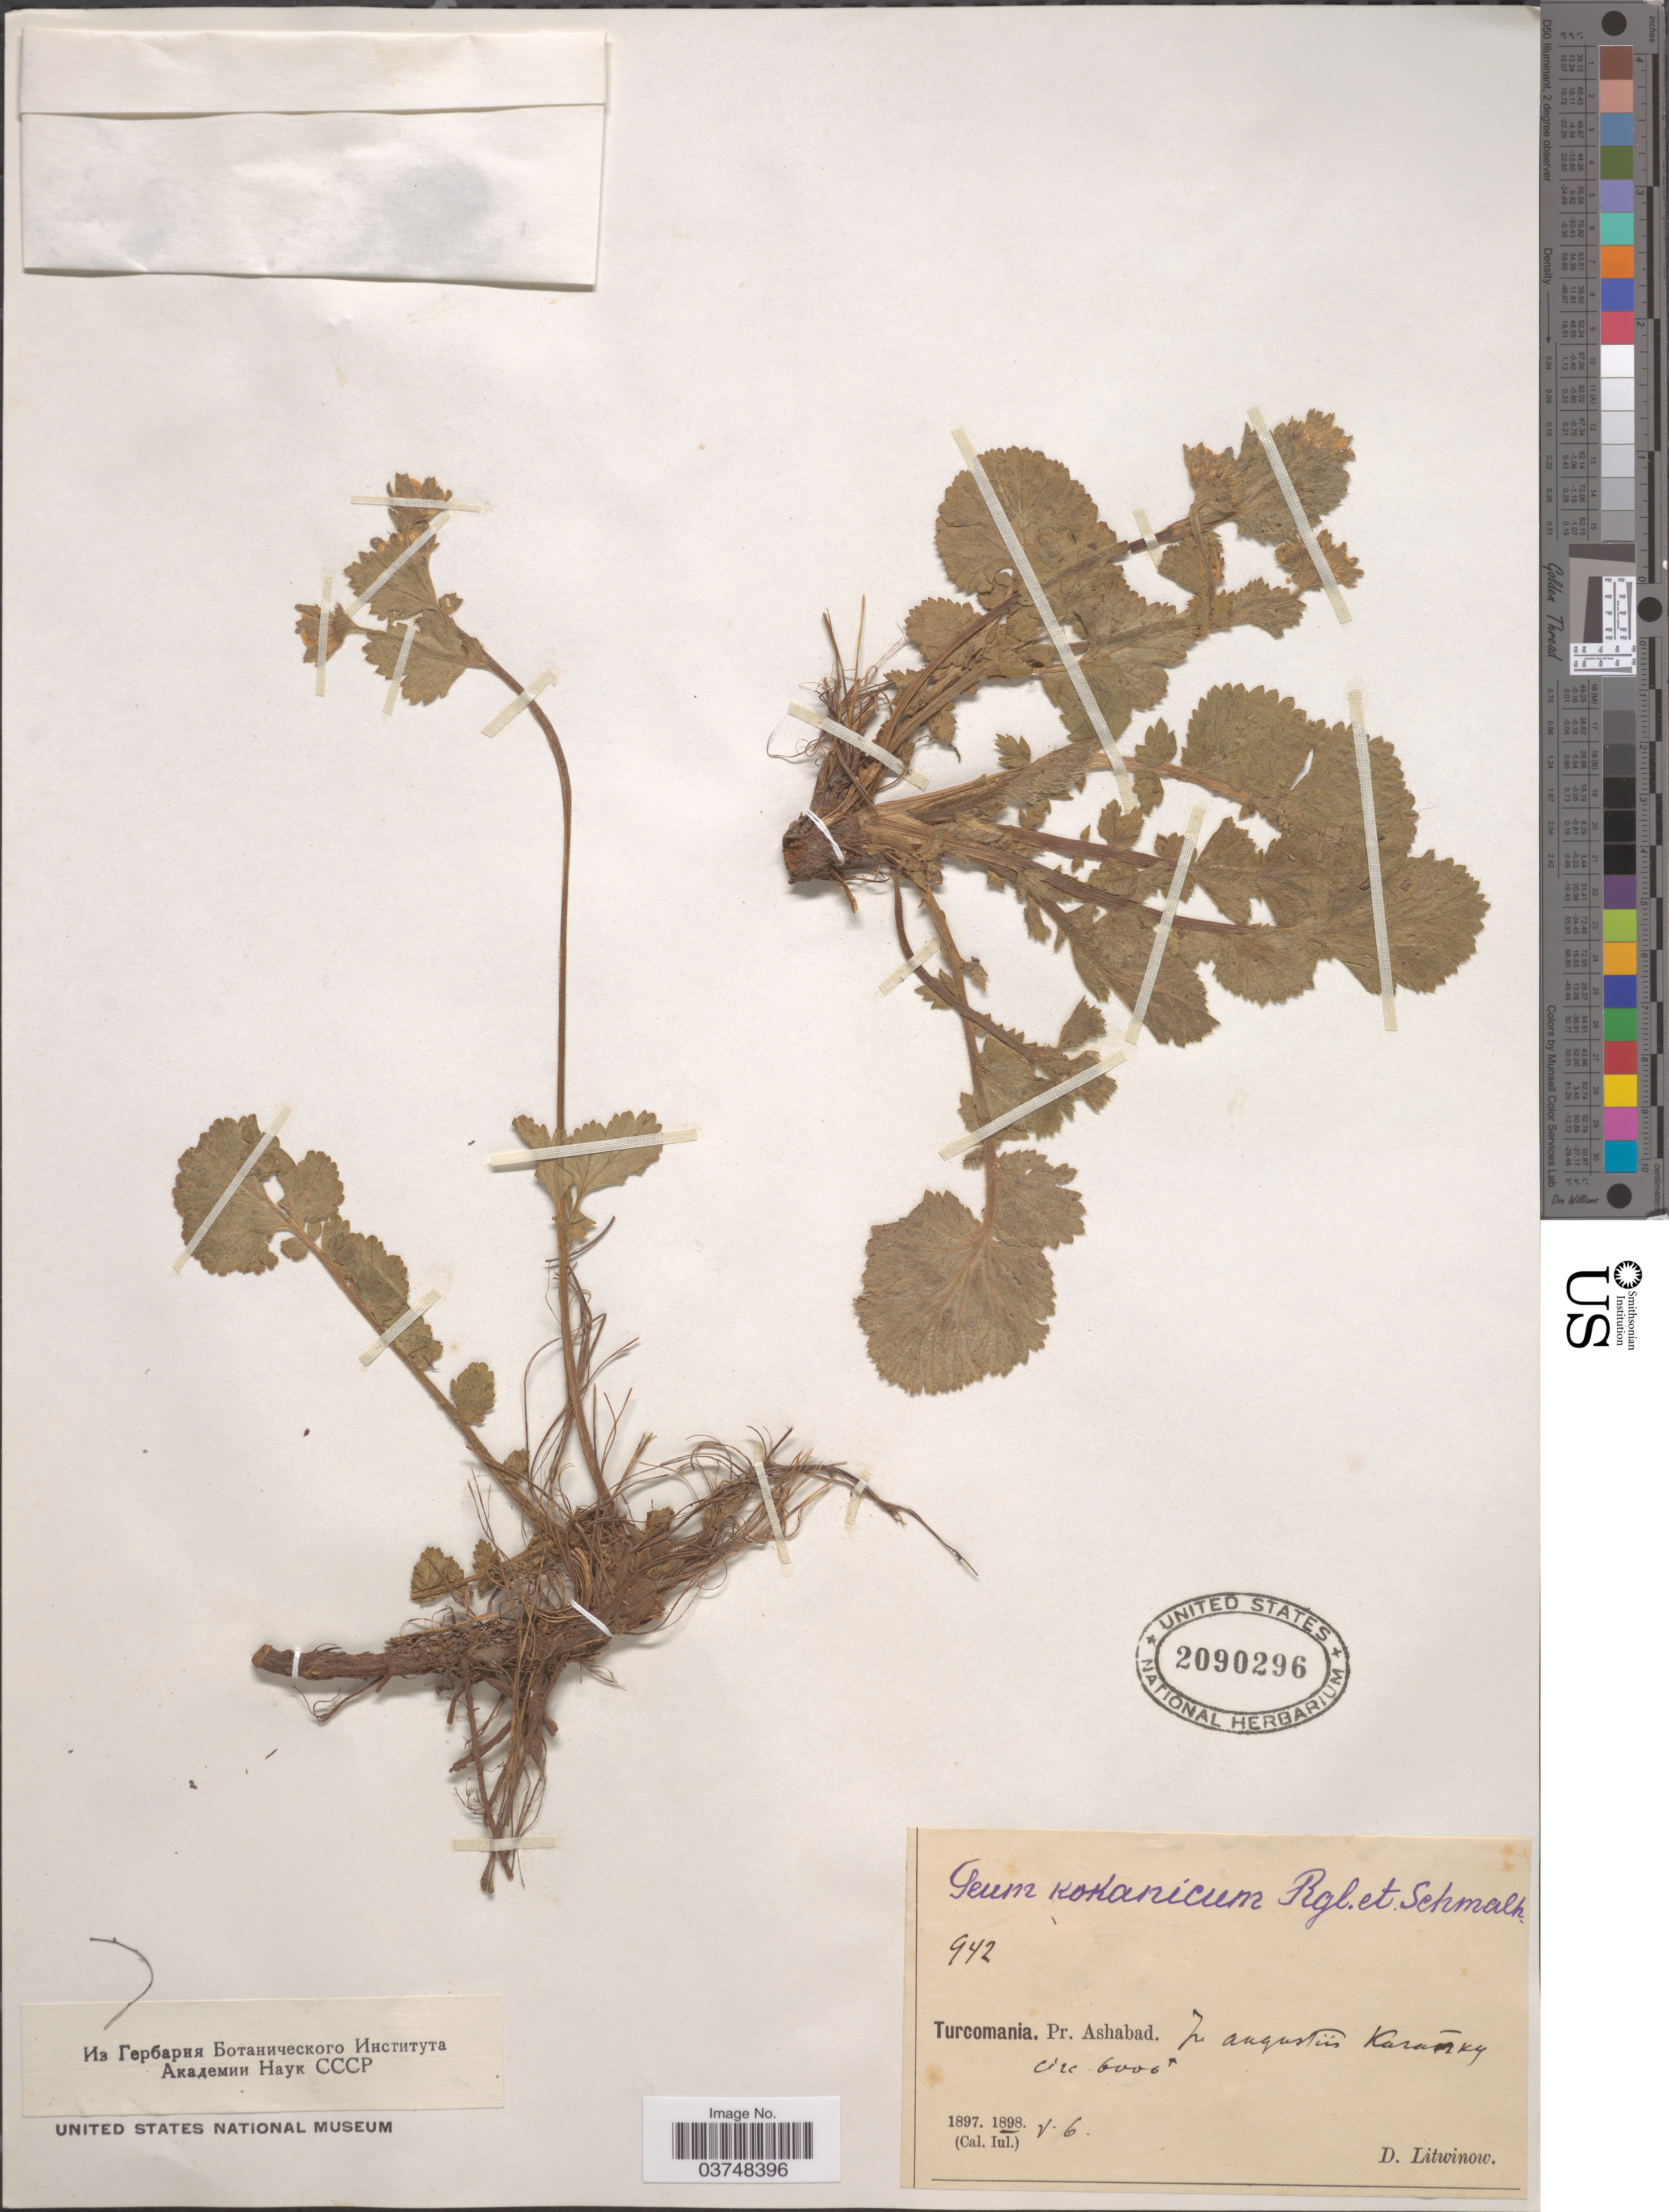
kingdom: Plantae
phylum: Tracheophyta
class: Magnoliopsida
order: Rosales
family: Rosaceae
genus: Geum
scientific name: Geum kokanikum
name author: Regel & Schmalh.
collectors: D. Litwinow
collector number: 942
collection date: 1898-05-06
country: Armenia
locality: Turcomania. Pr. Ashabad. In augustüs Karanky.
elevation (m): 1829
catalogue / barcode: US 2090296